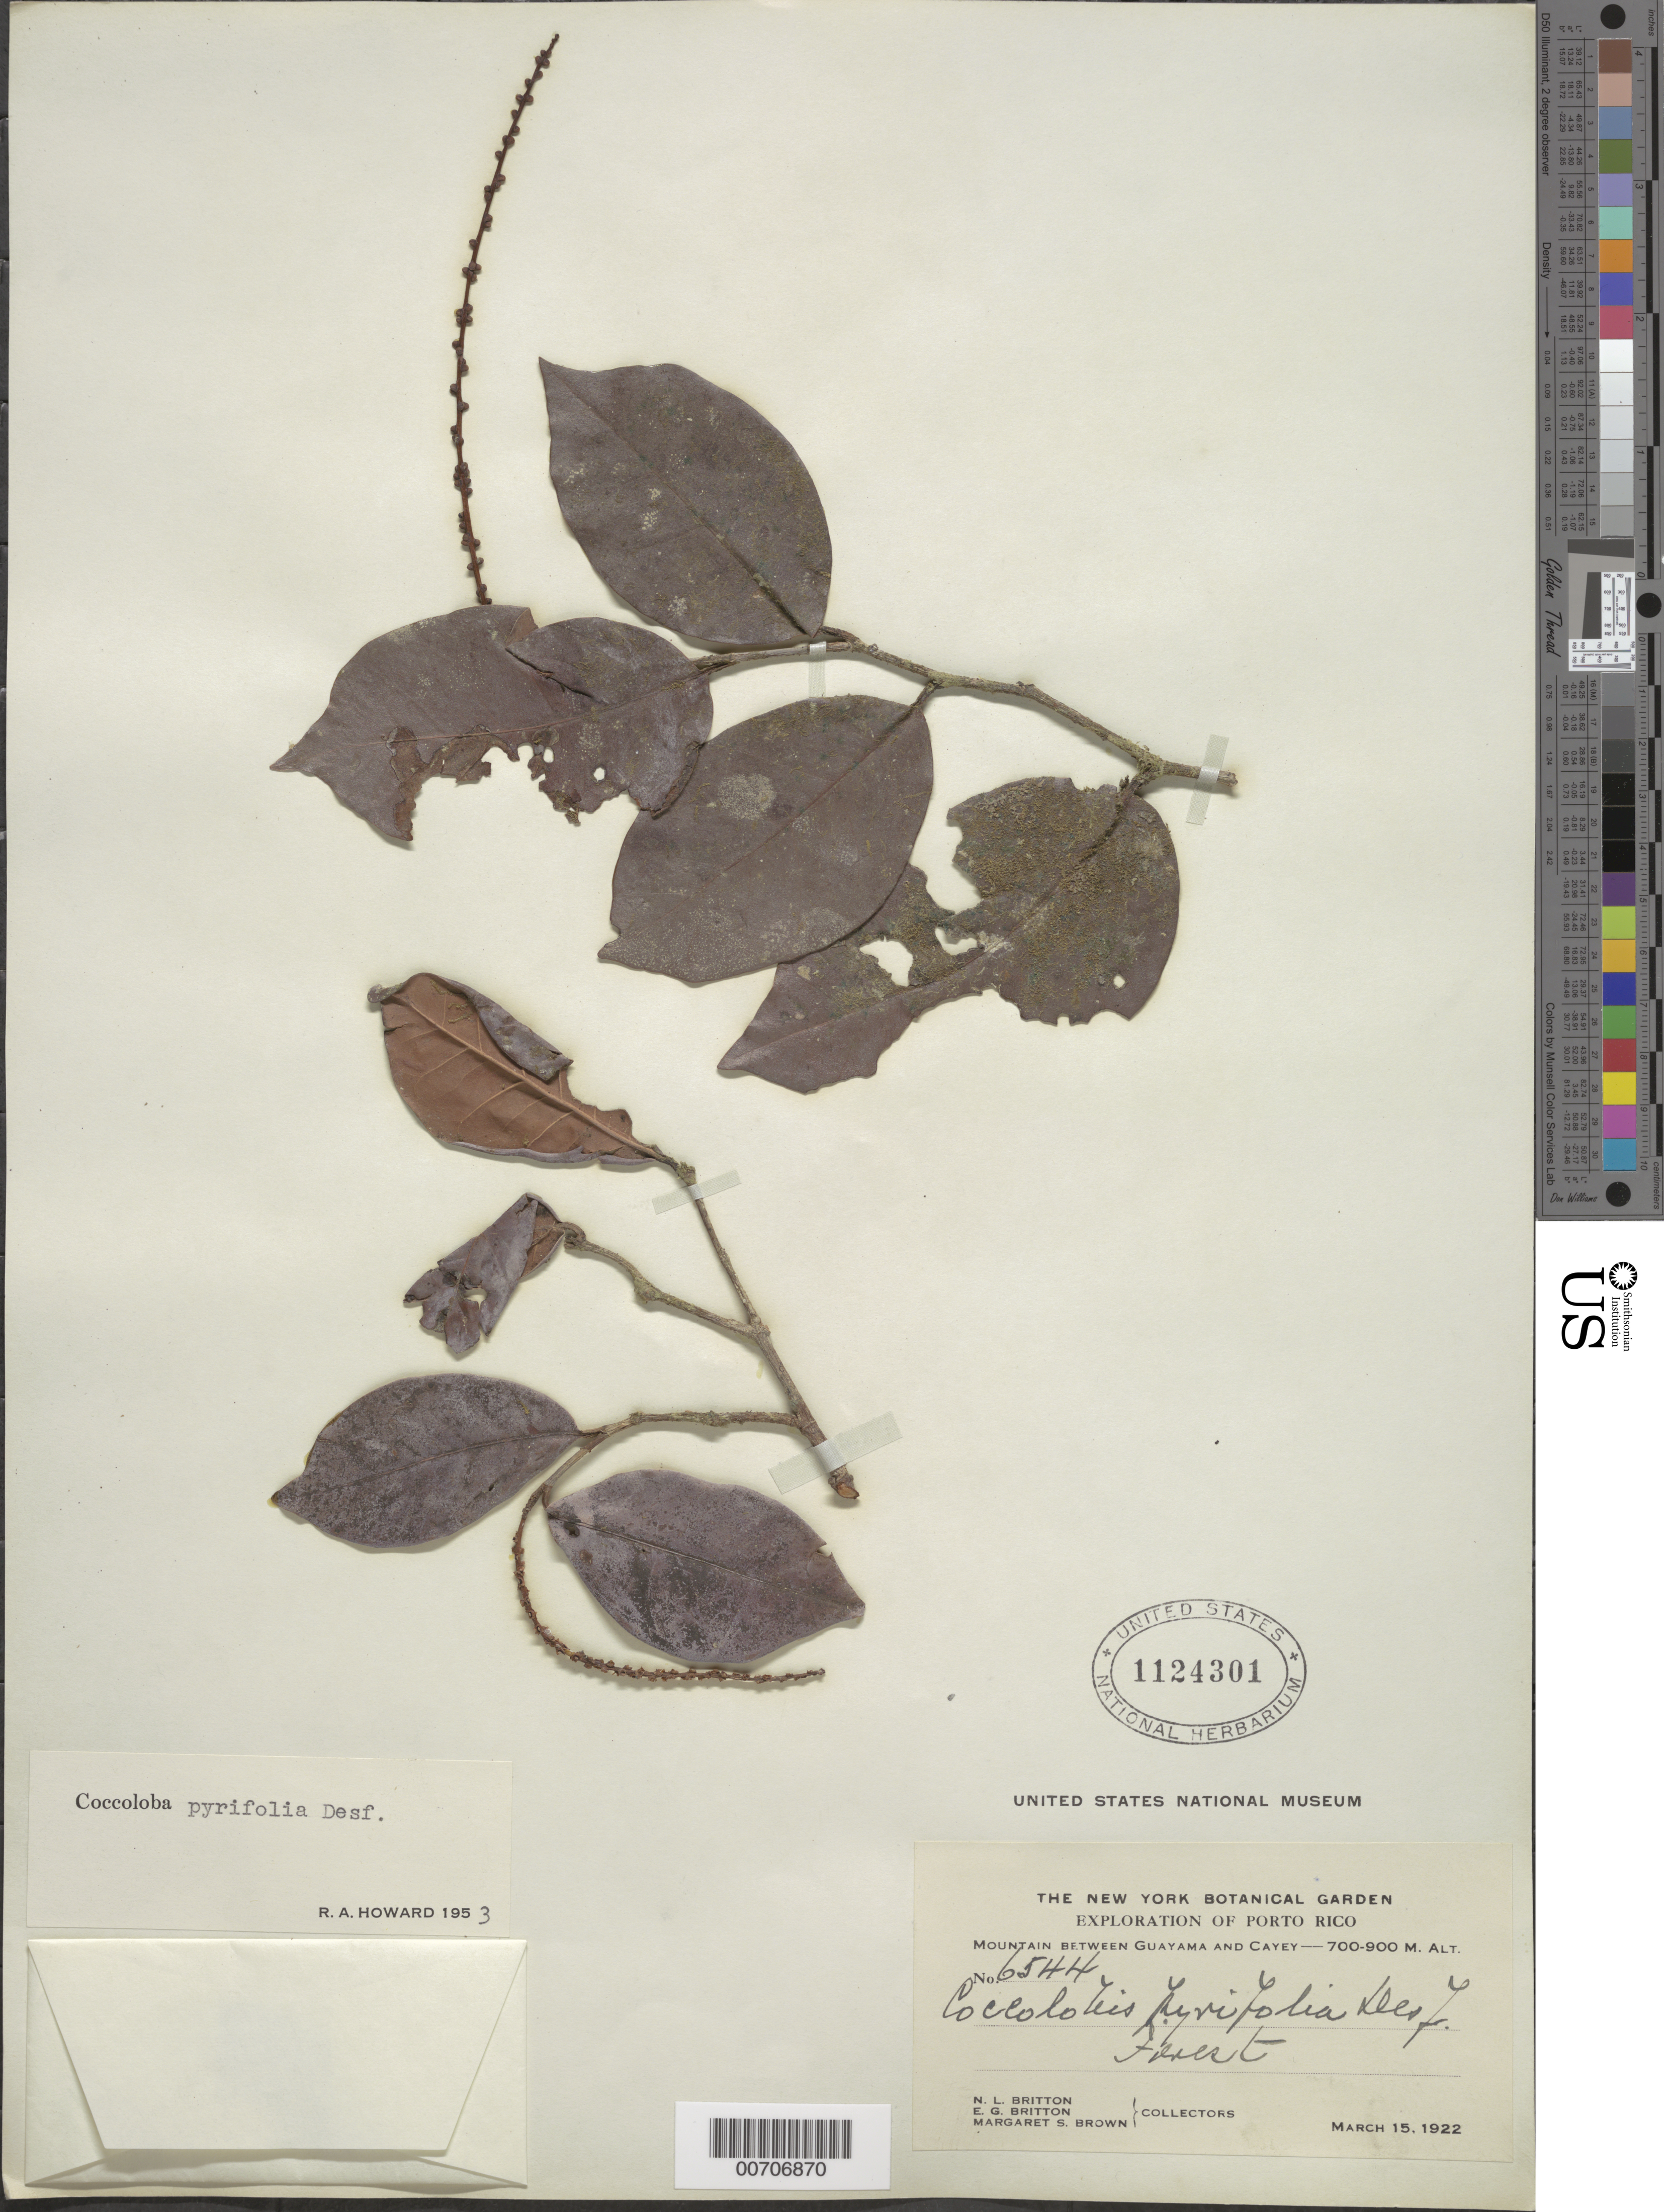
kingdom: Plantae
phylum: Tracheophyta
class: Magnoliopsida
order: Caryophyllales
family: Polygonaceae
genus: Coccoloba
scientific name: Coccoloba pyrifolia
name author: Desf.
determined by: Howard, R. A.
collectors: N. Britton, E. G. Britton & M. S. Brown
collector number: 6544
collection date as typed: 15 Mar 1922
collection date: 1922-03-15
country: Puerto Rico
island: Greater Antilles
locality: Mountain btw. Guayama and Cayey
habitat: Forest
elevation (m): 700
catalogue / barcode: US 1124301